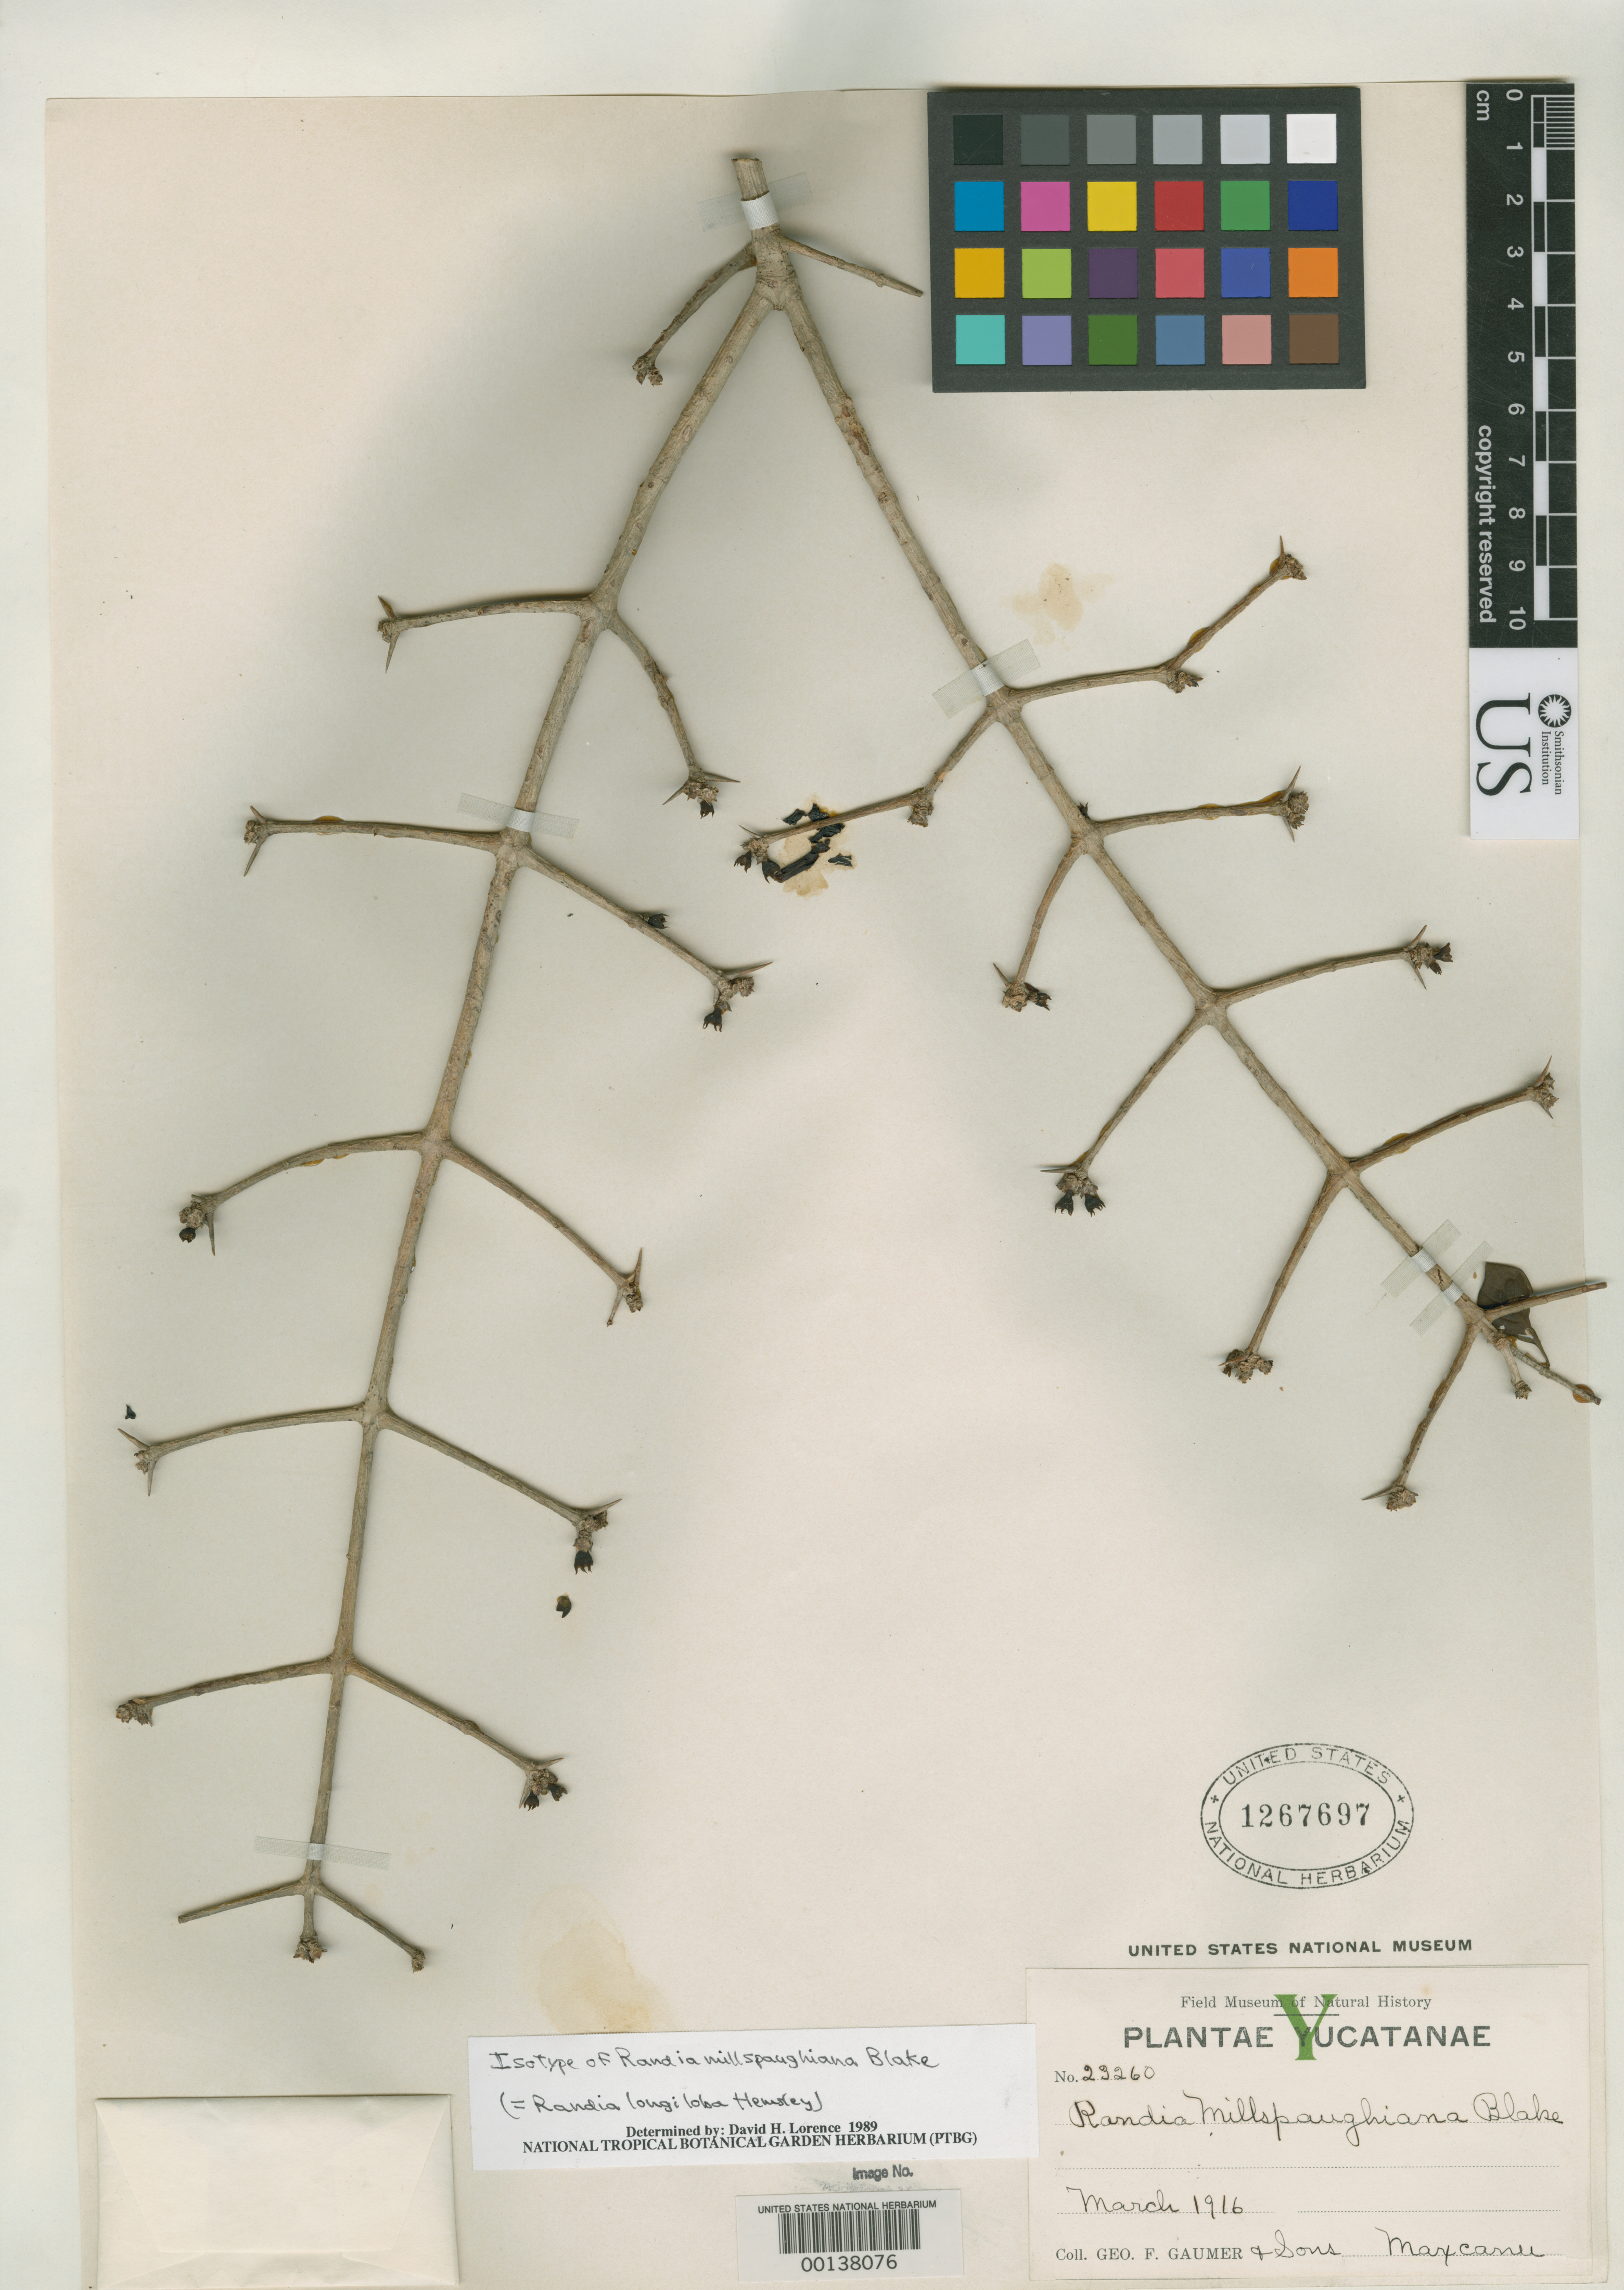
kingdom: Plantae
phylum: Tracheophyta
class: Magnoliopsida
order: Gentianales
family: Rubiaceae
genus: Randia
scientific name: Randia millspaughiana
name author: S.F. Blake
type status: Isotype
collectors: G. F. Gaumer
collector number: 23260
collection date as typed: Mar 1916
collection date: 1916-03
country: Mexico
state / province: Yucatán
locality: Maxcanu.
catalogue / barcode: US 1267697